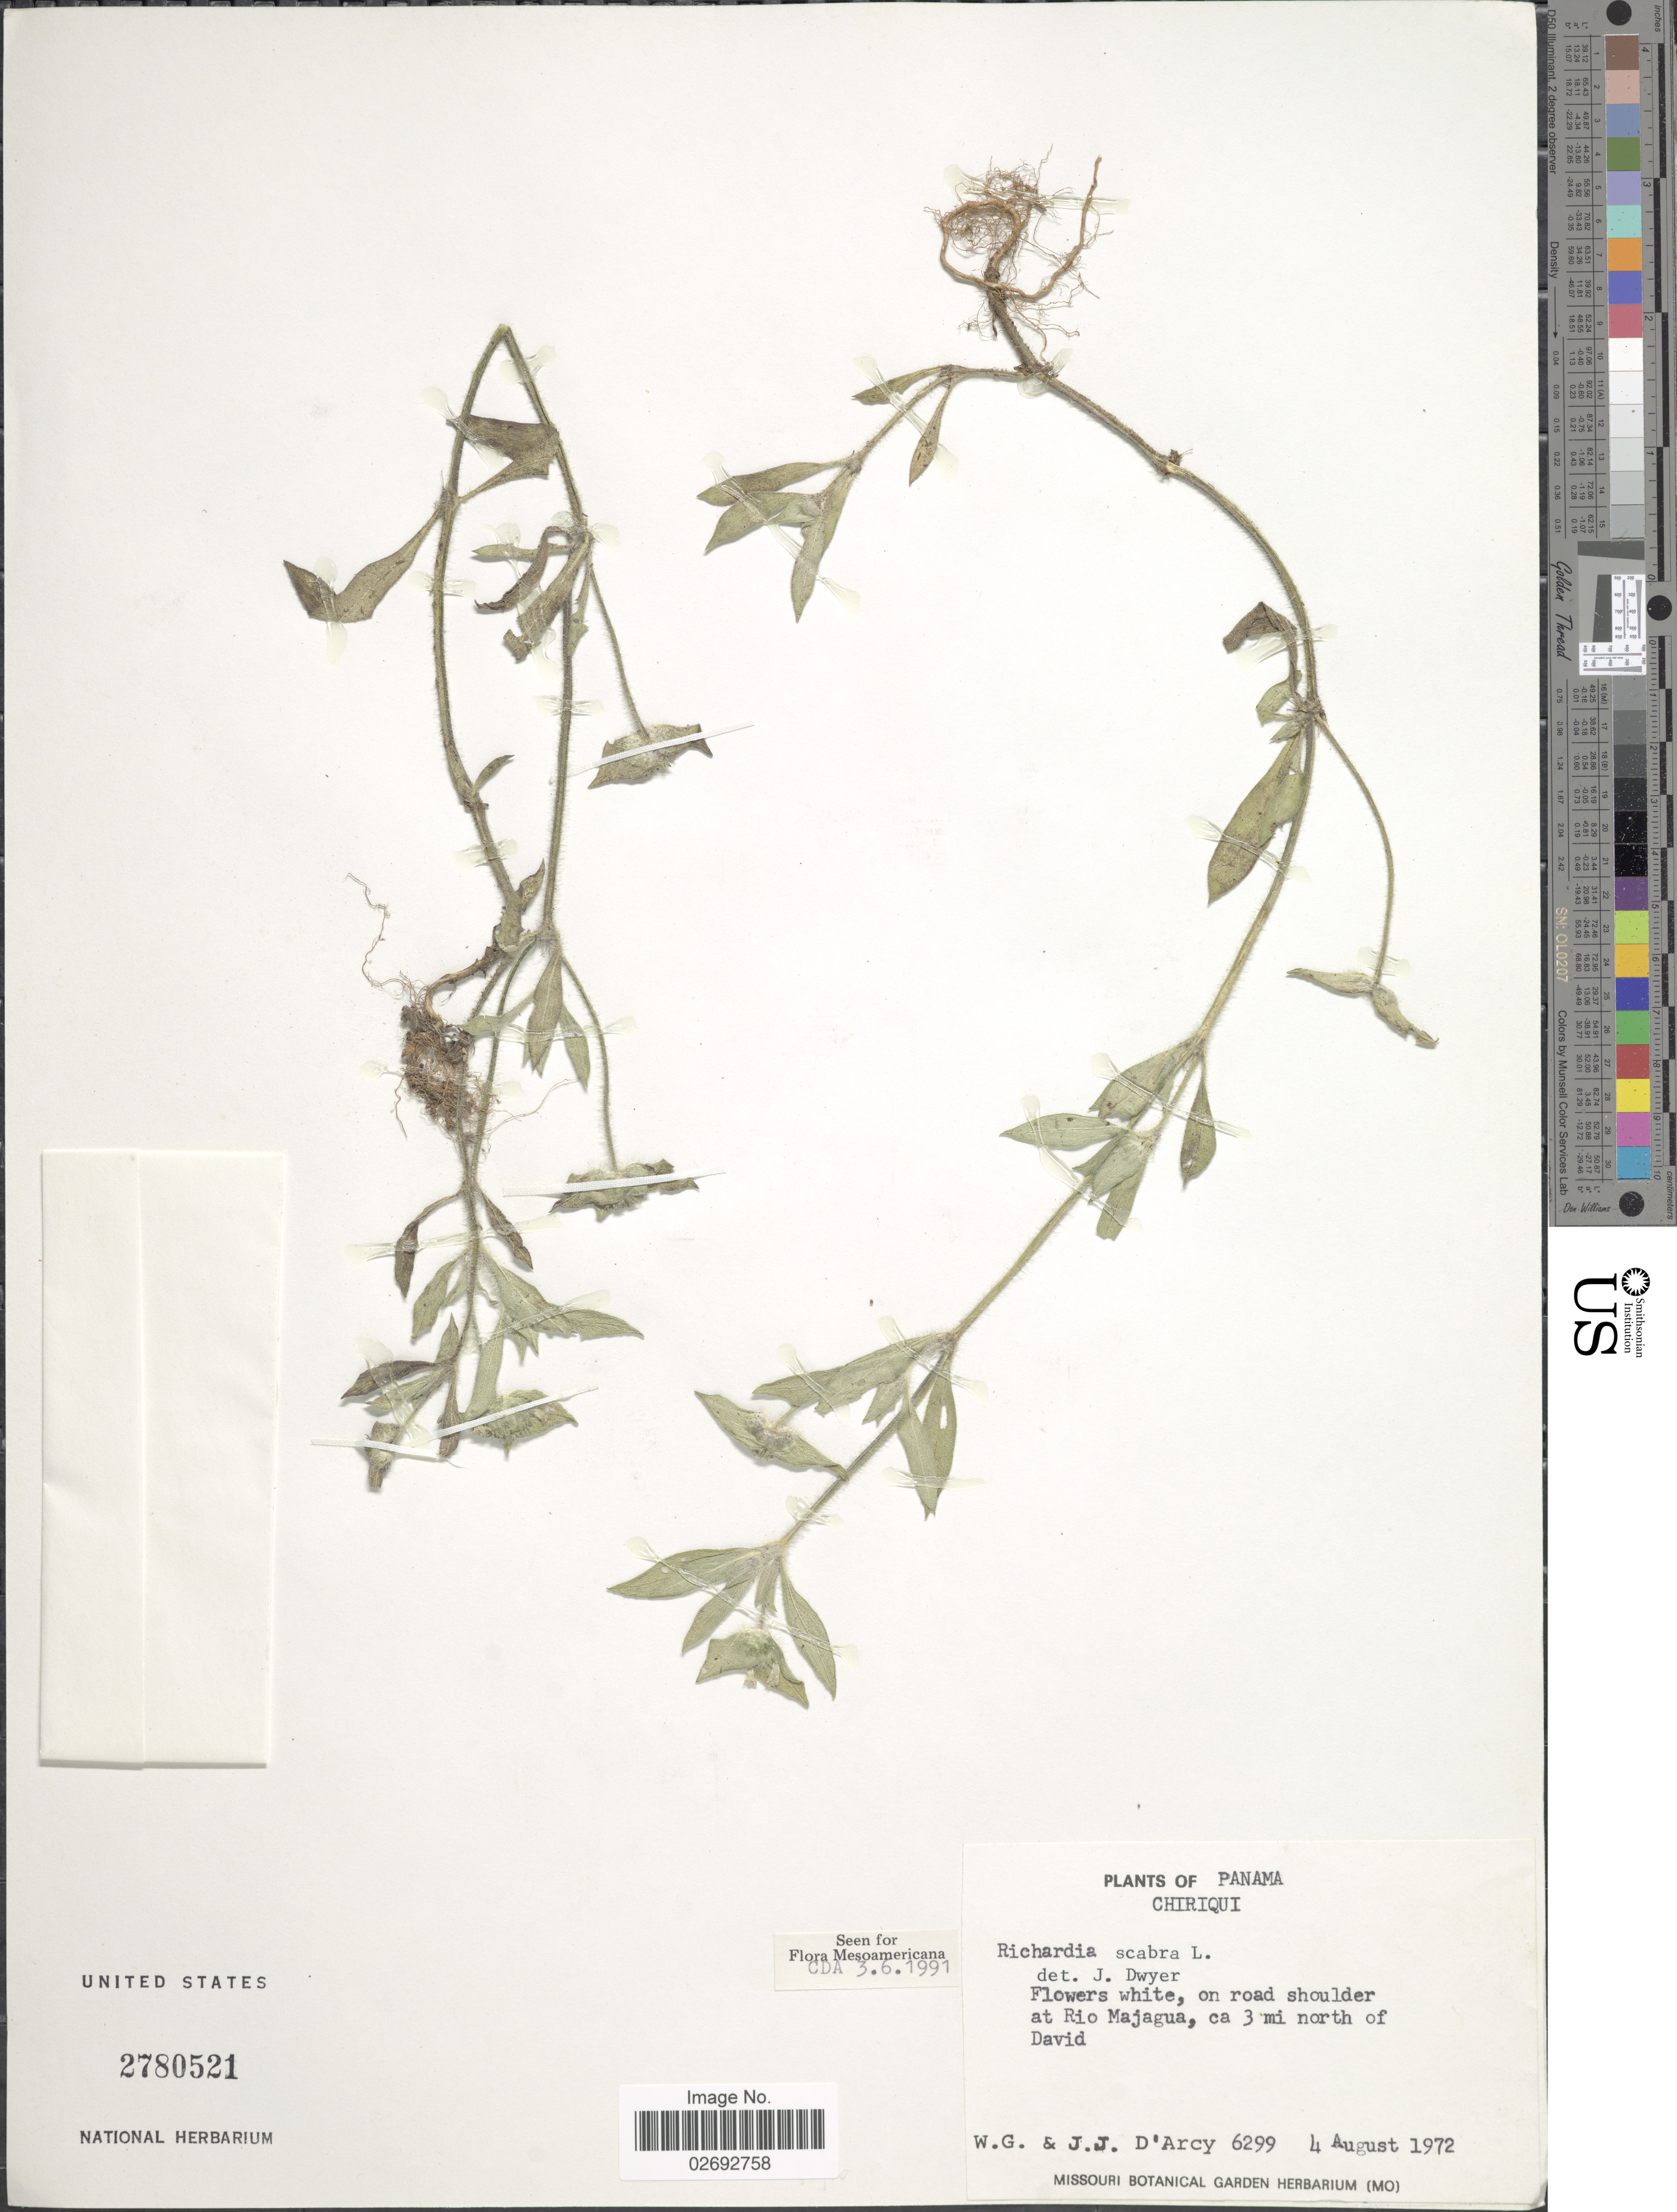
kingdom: Plantae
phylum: Tracheophyta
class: Magnoliopsida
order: Gentianales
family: Rubiaceae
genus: Richardia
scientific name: Richardia scabra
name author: L.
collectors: W. G. D'Arcy & J. J. D'Arcy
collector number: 6299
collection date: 1972-08-04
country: Panama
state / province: Chiriqui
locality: At Rio Majagua, ca 3 mi north of David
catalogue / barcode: US 2780821